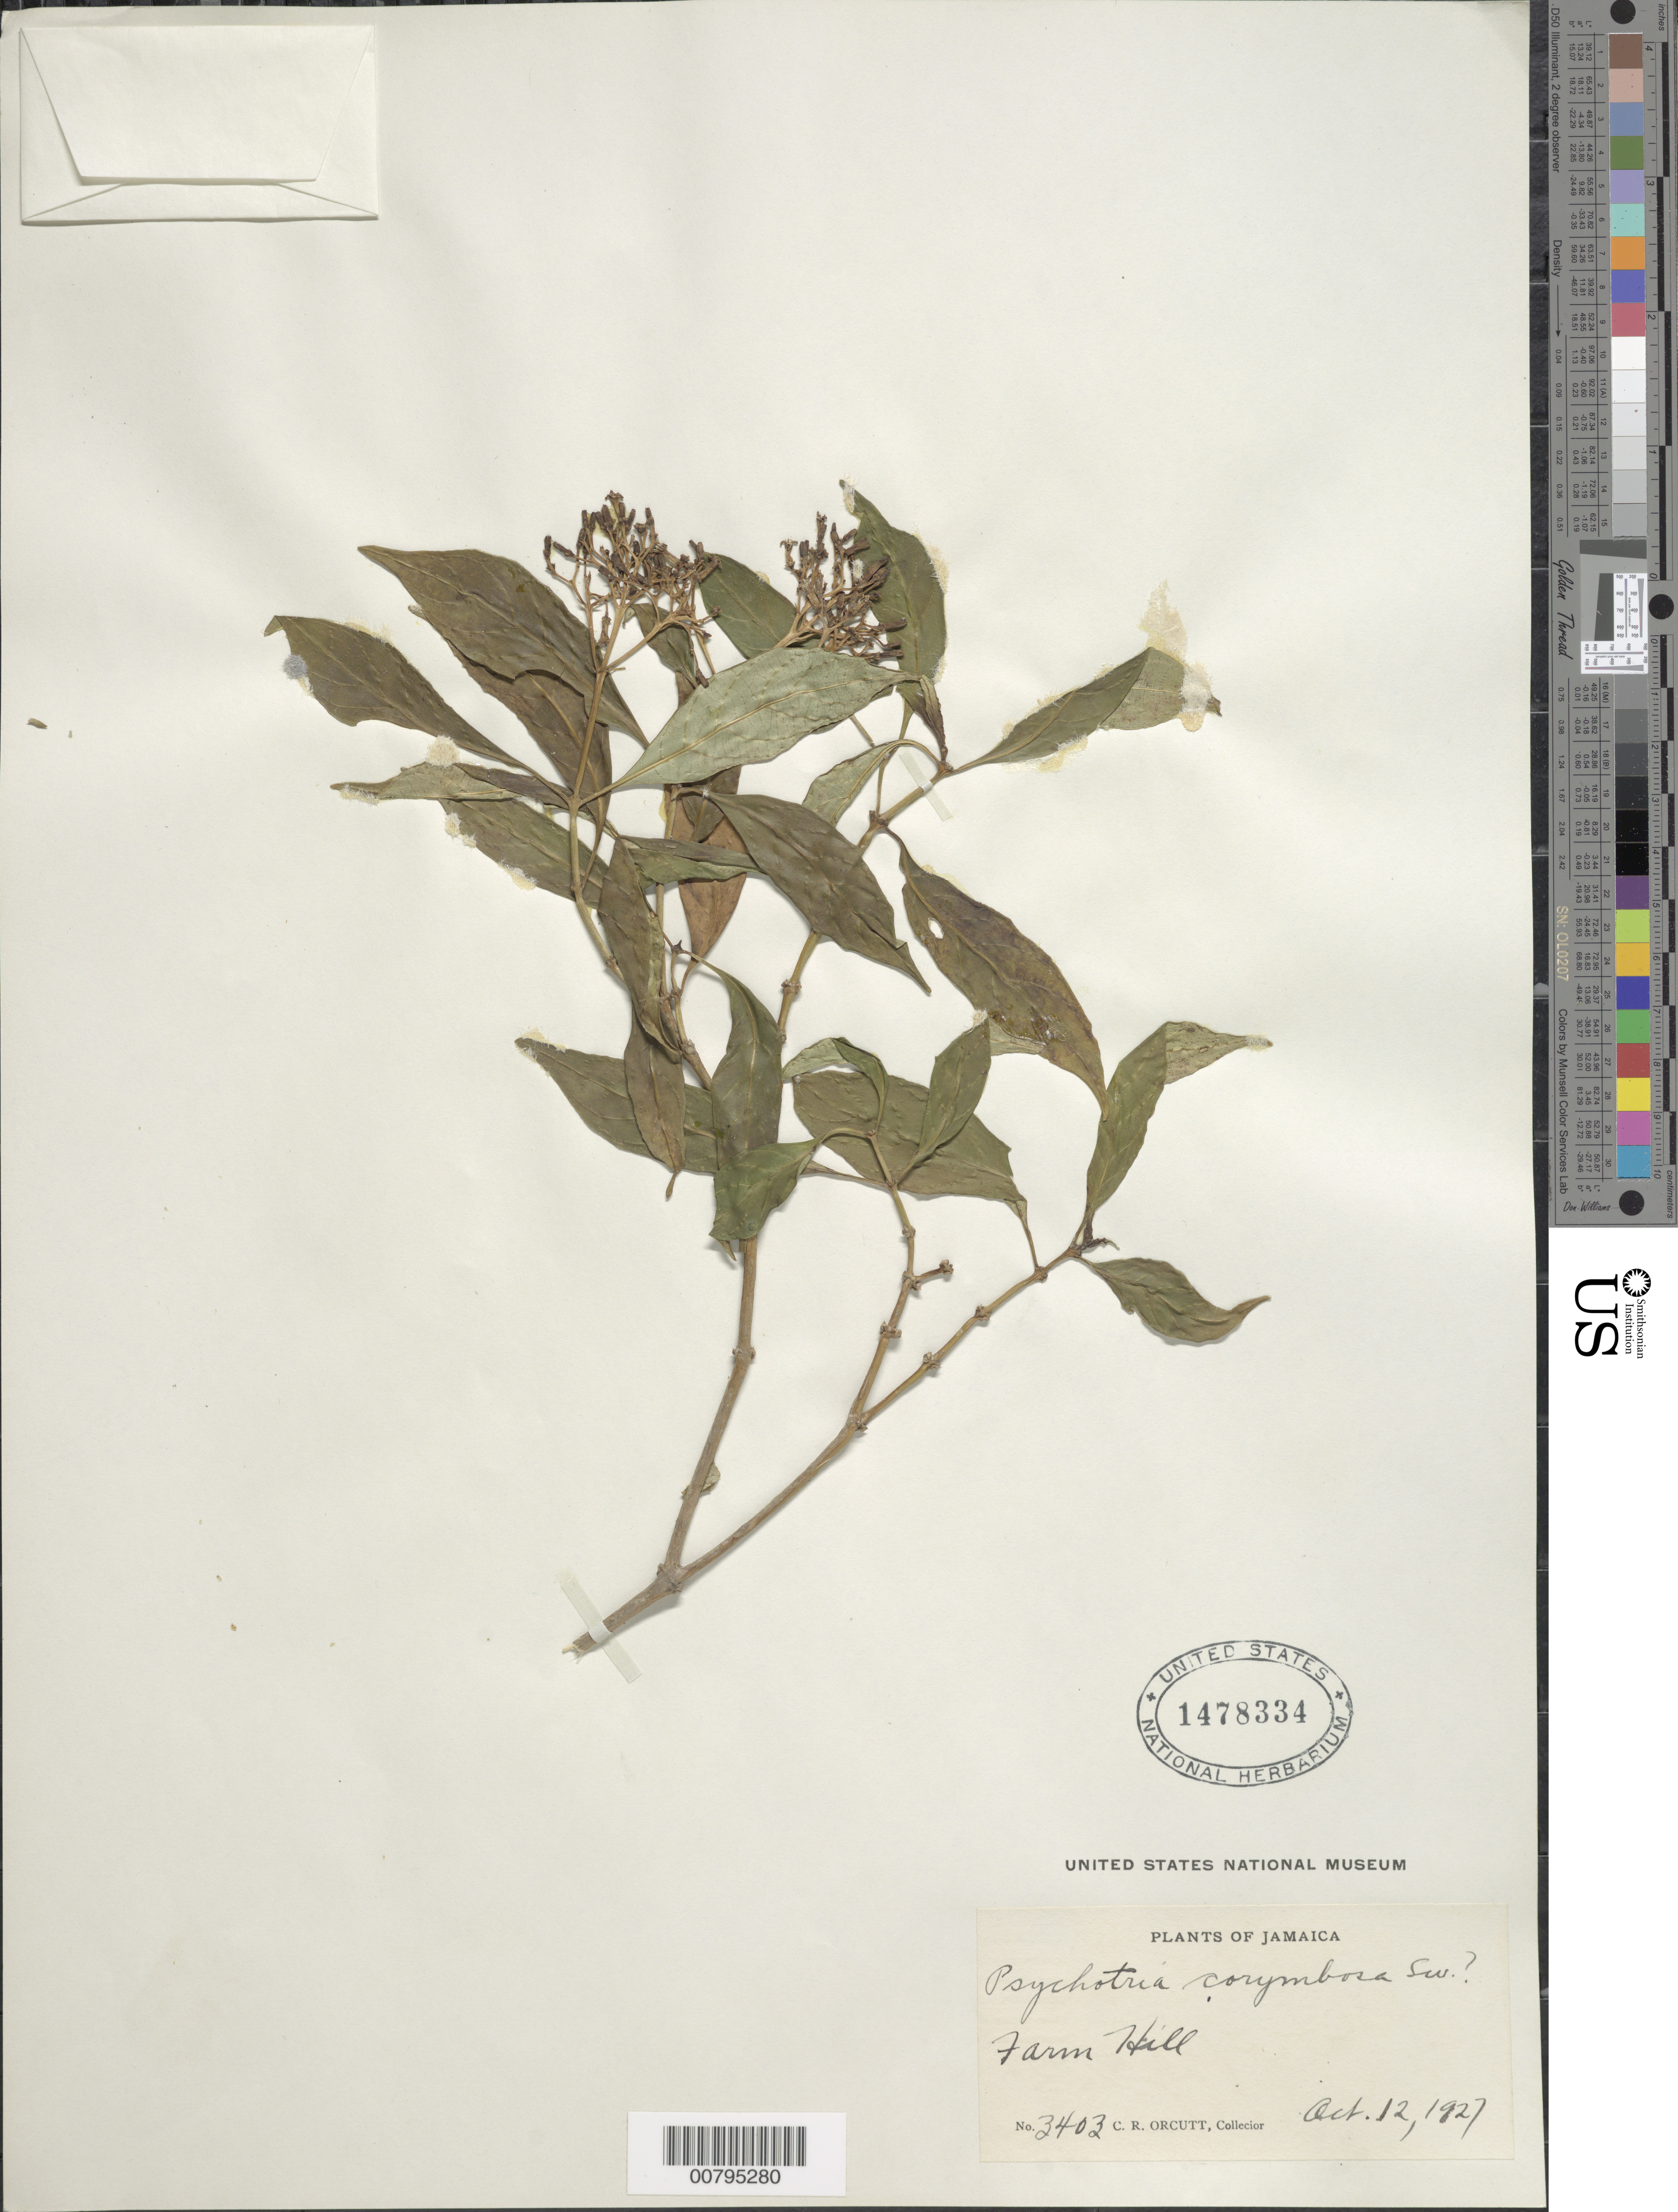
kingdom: Plantae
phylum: Tracheophyta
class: Magnoliopsida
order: Gentianales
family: Rubiaceae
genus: Psychotria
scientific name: Psychotria corymbosa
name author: Sw.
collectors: C. R. Orcutt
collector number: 3403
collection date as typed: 12 Oct 1927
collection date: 1927-10-12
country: Jamaica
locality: Farm Hill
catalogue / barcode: US 1478334